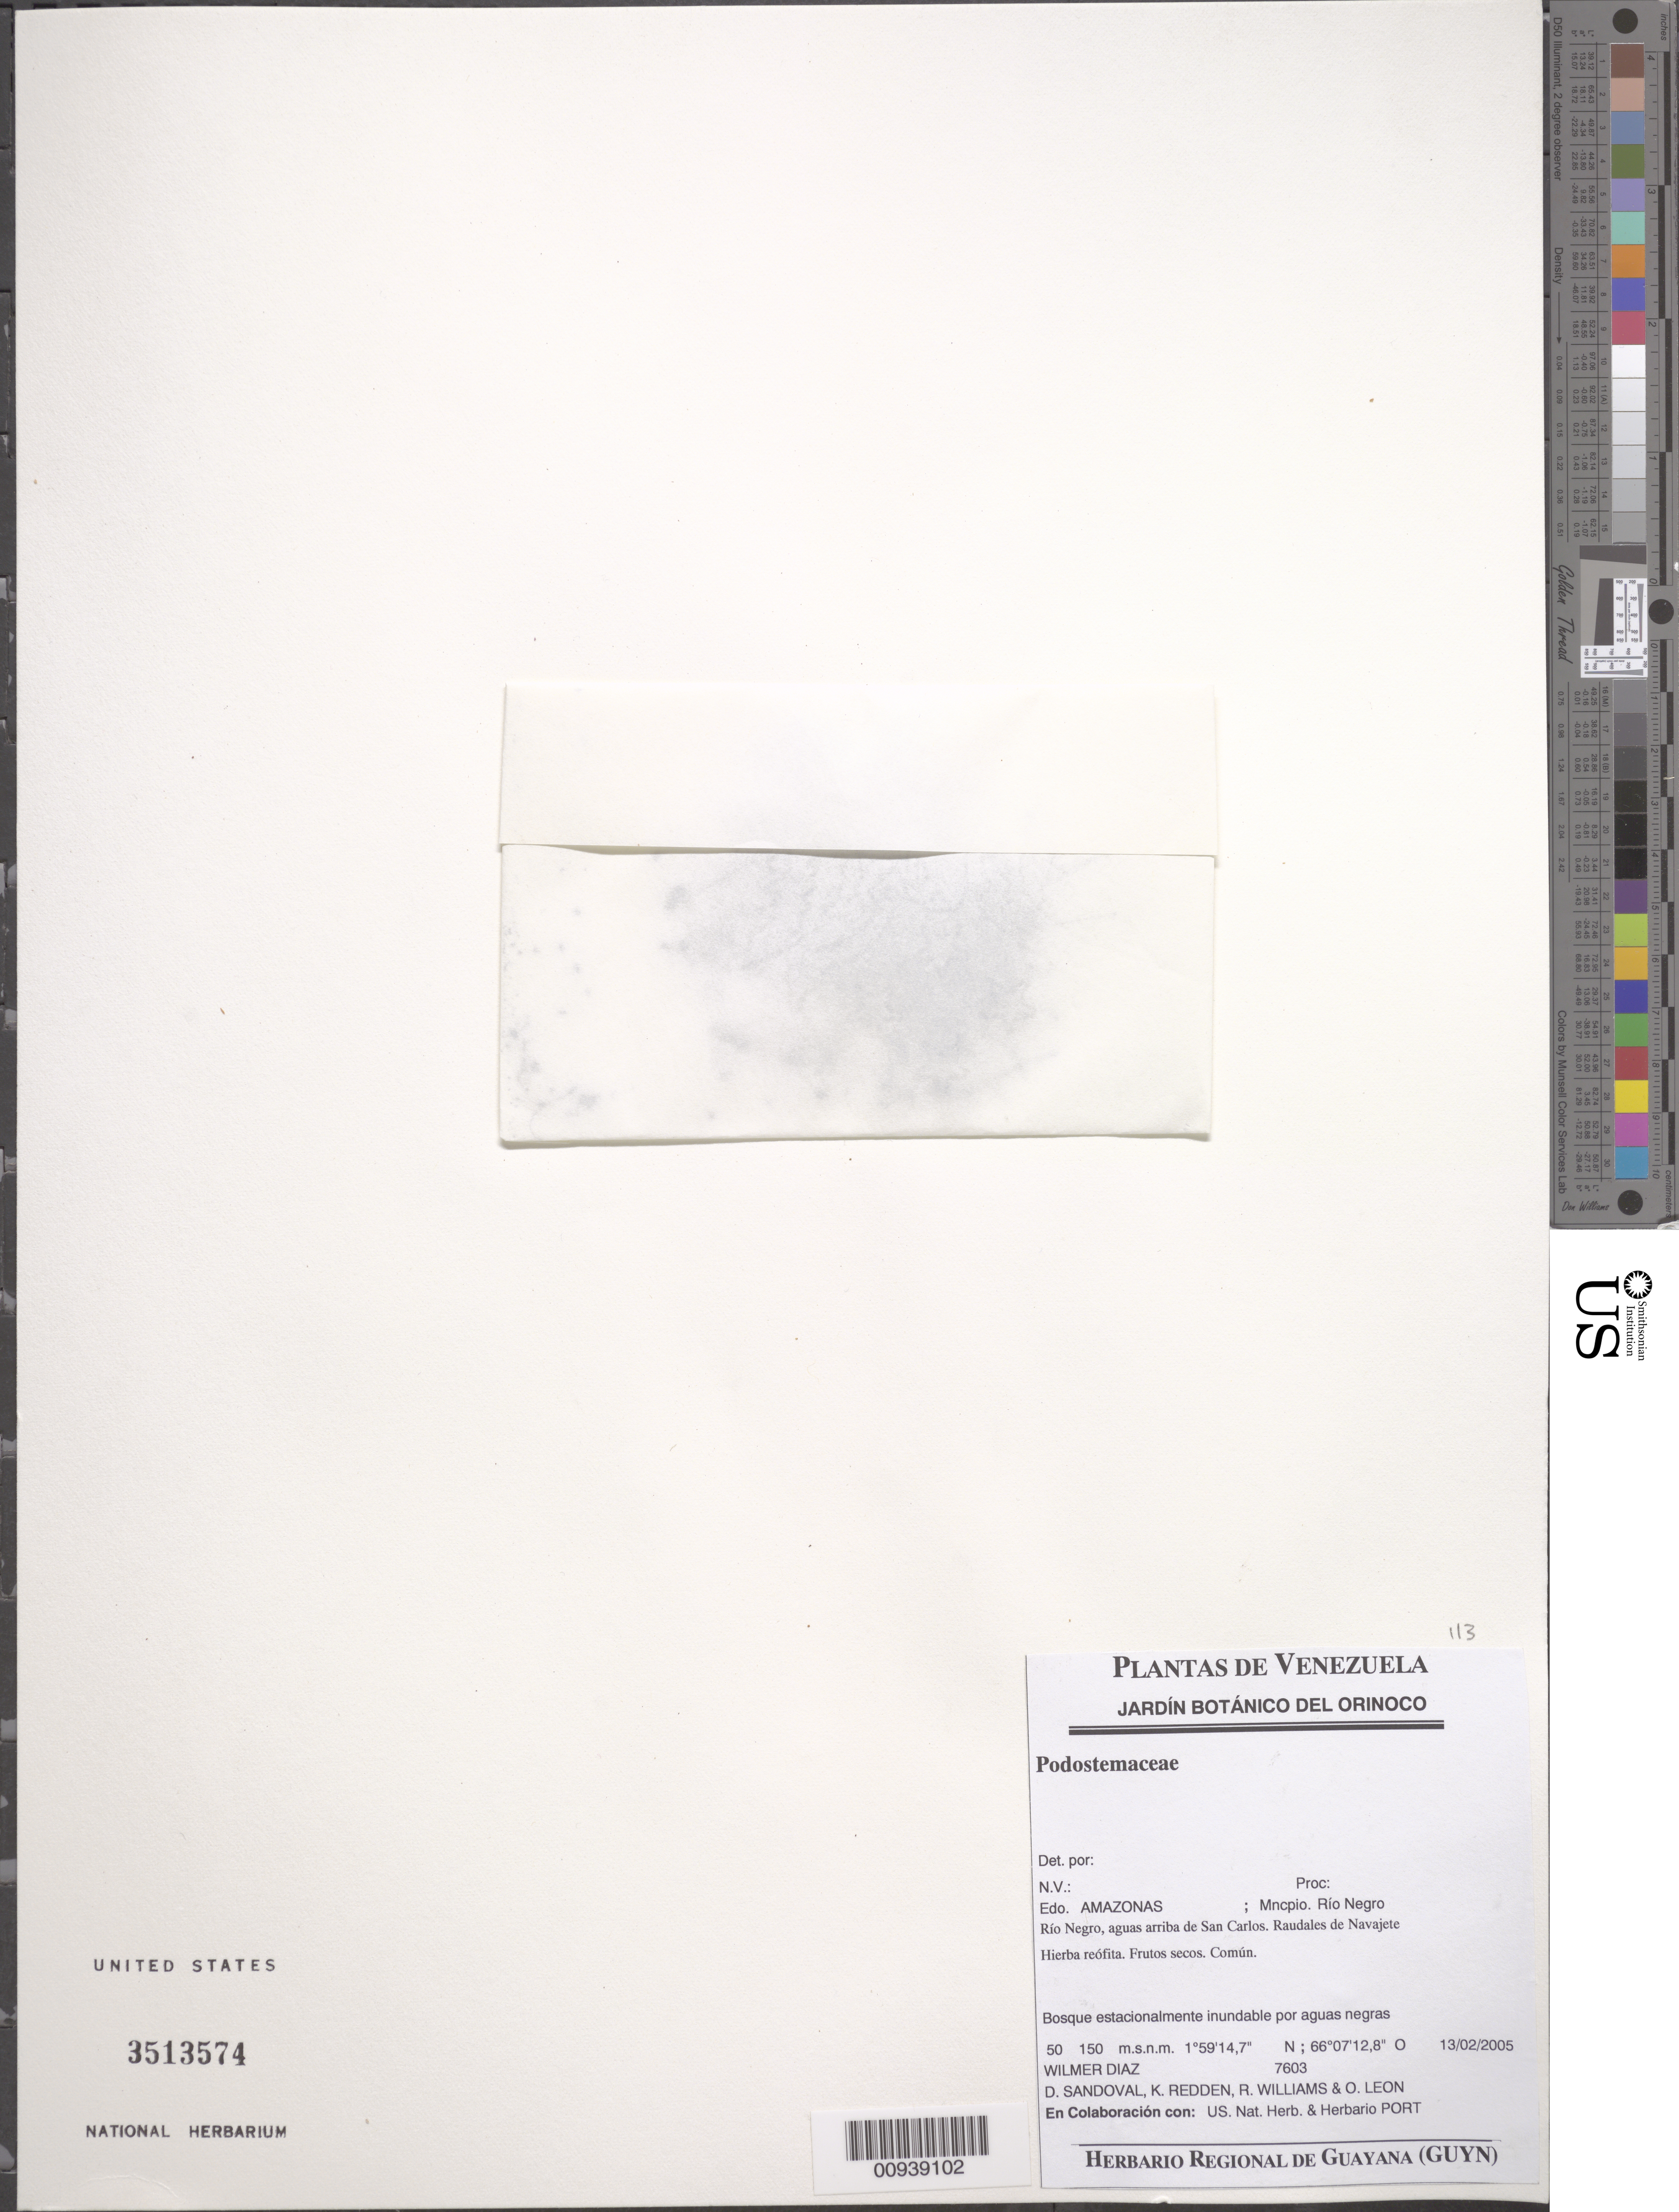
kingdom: Plantae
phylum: Tracheophyta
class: Magnoliopsida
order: Malpighiales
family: Podostemaceae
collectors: W. Díaz P., D. Sandoval, K. M. Redden, R. Williams & O. León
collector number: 7603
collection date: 2005-02-13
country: Venezuela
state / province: Amazonas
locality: Edo. Amazonas; Mncpio. Río Negro. Río Negro, aguas arriba de San Carlos. Raudales de Navajete Hierba reófita.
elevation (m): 50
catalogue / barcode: US 3513574